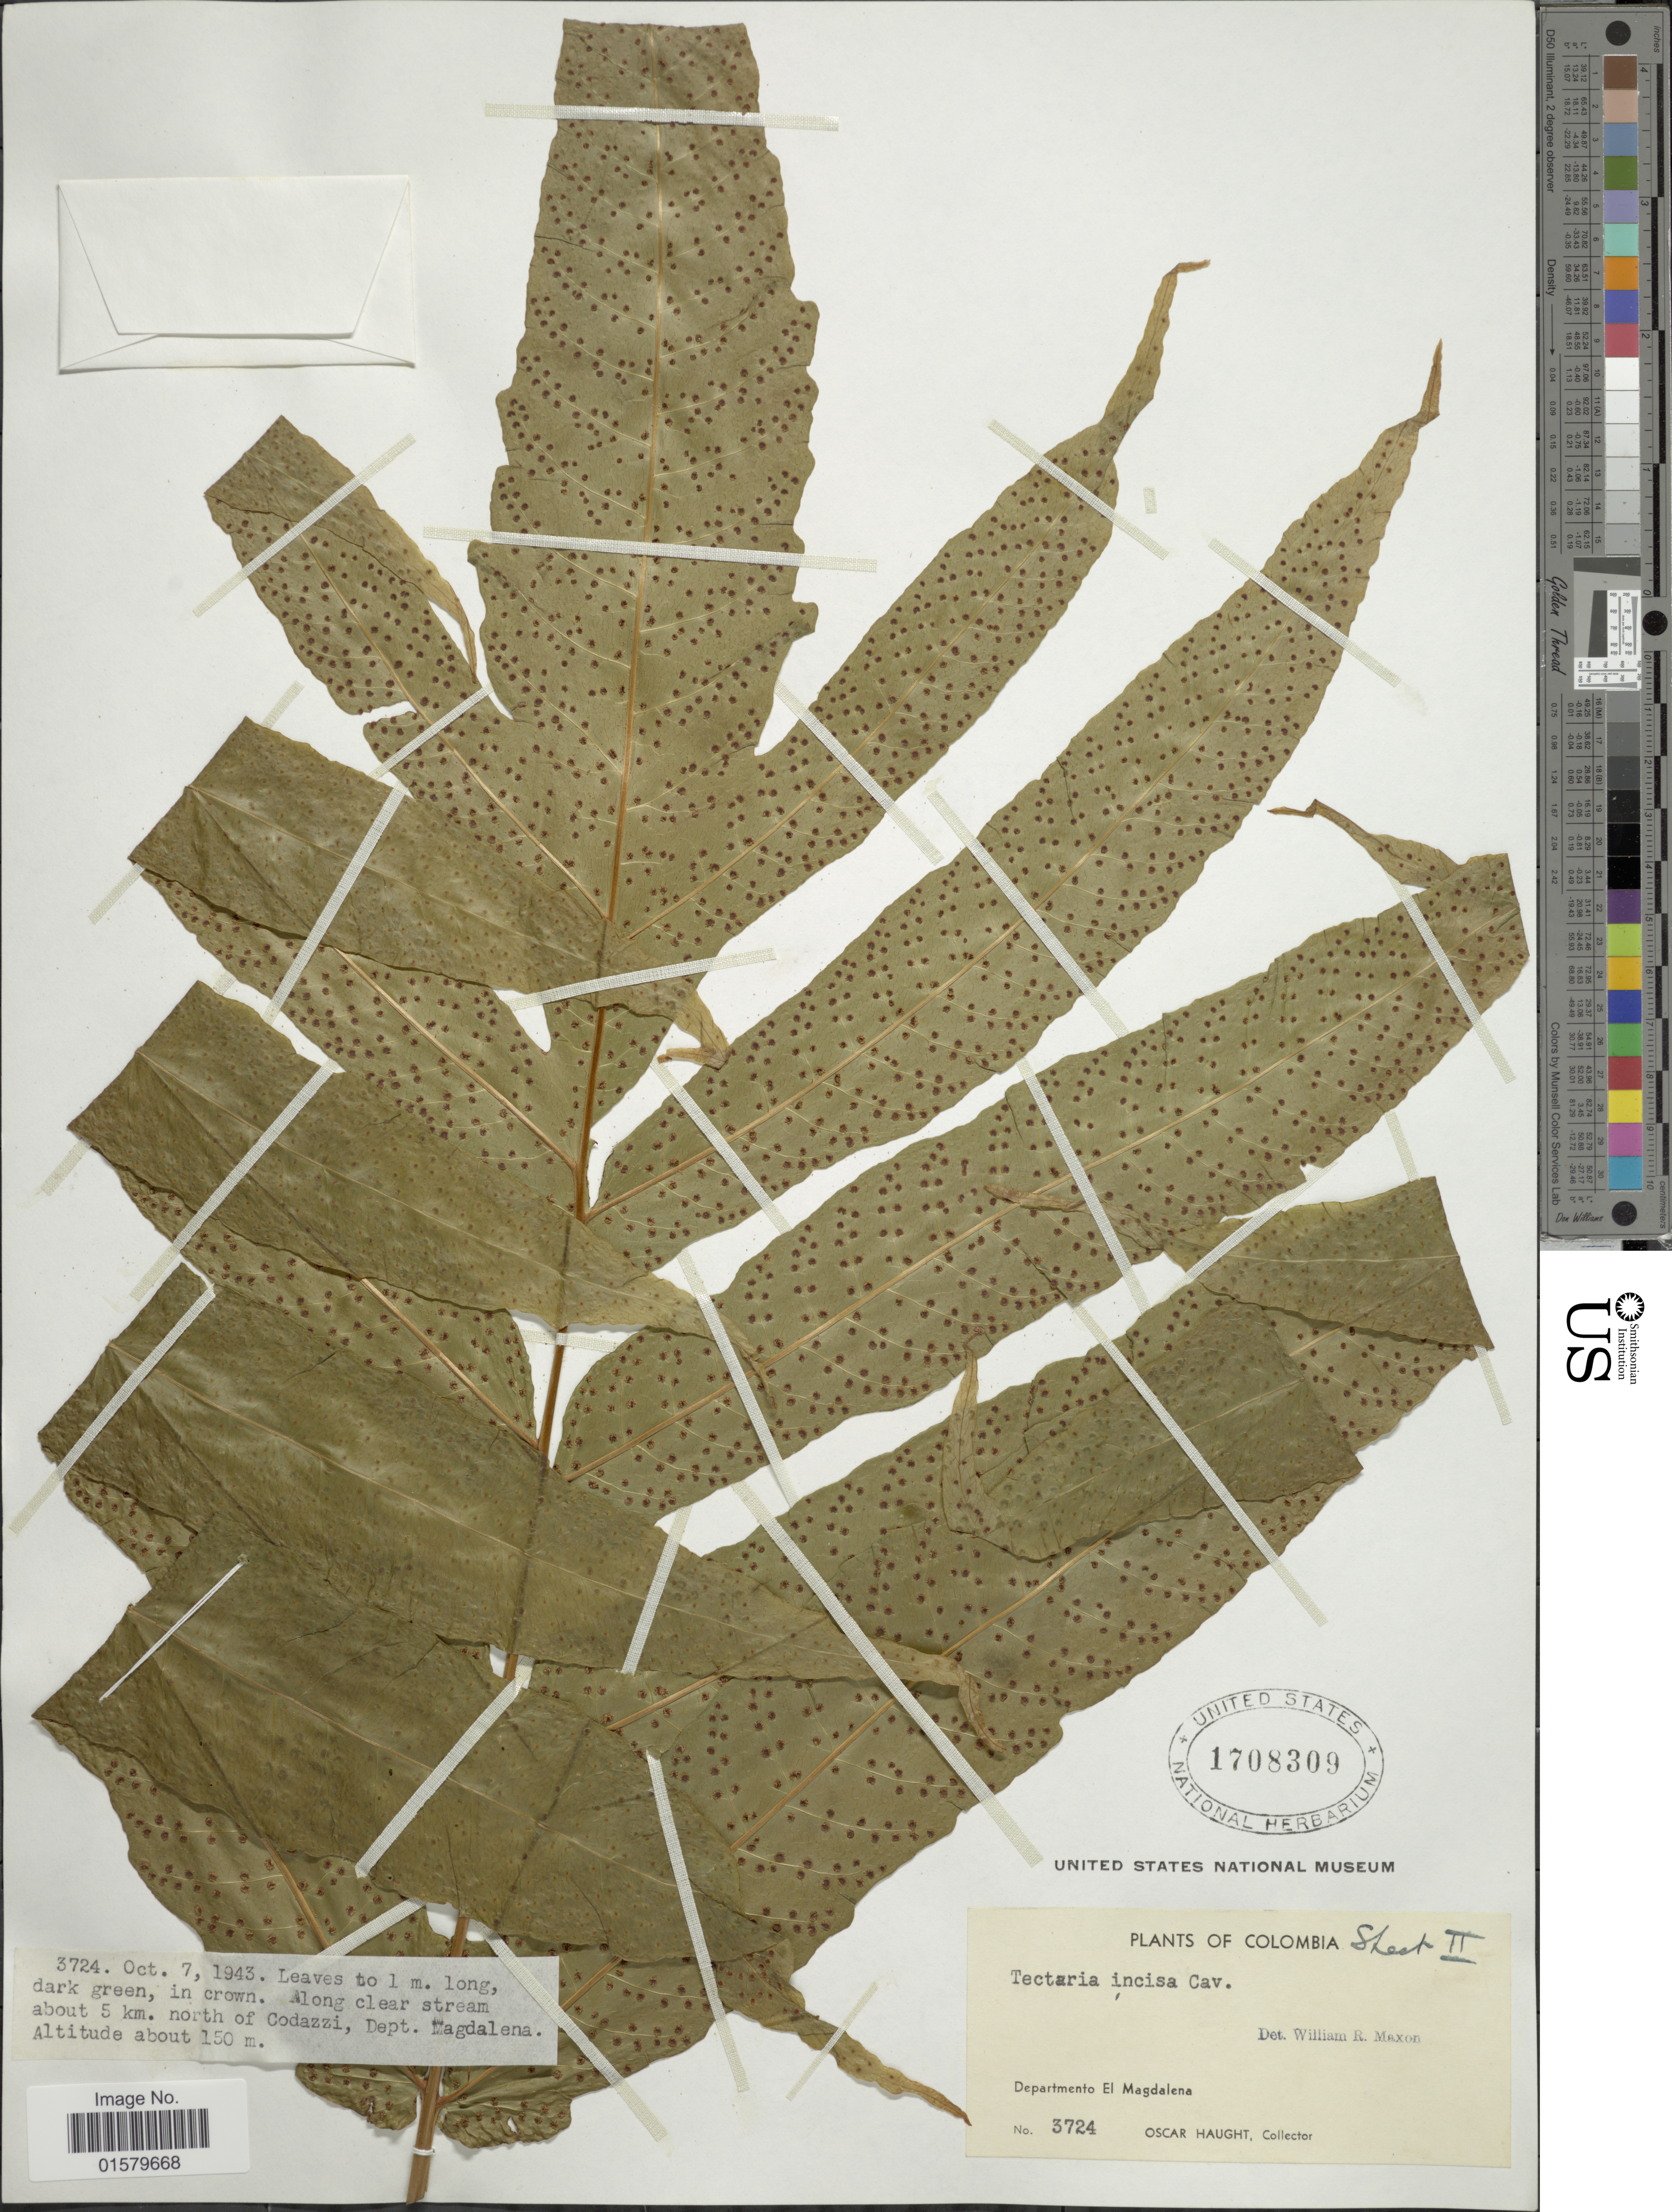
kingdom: Plantae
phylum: Tracheophyta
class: Polypodiopsida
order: Polypodiales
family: Tectariaceae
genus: Tectaria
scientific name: Tectaria incisa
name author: Cav.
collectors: O. L. Haught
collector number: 3724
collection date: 1943-10-07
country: Colombia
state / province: Magdalena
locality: Along clear stream about 5 km. north of Codazzi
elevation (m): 150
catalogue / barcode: US 1708309